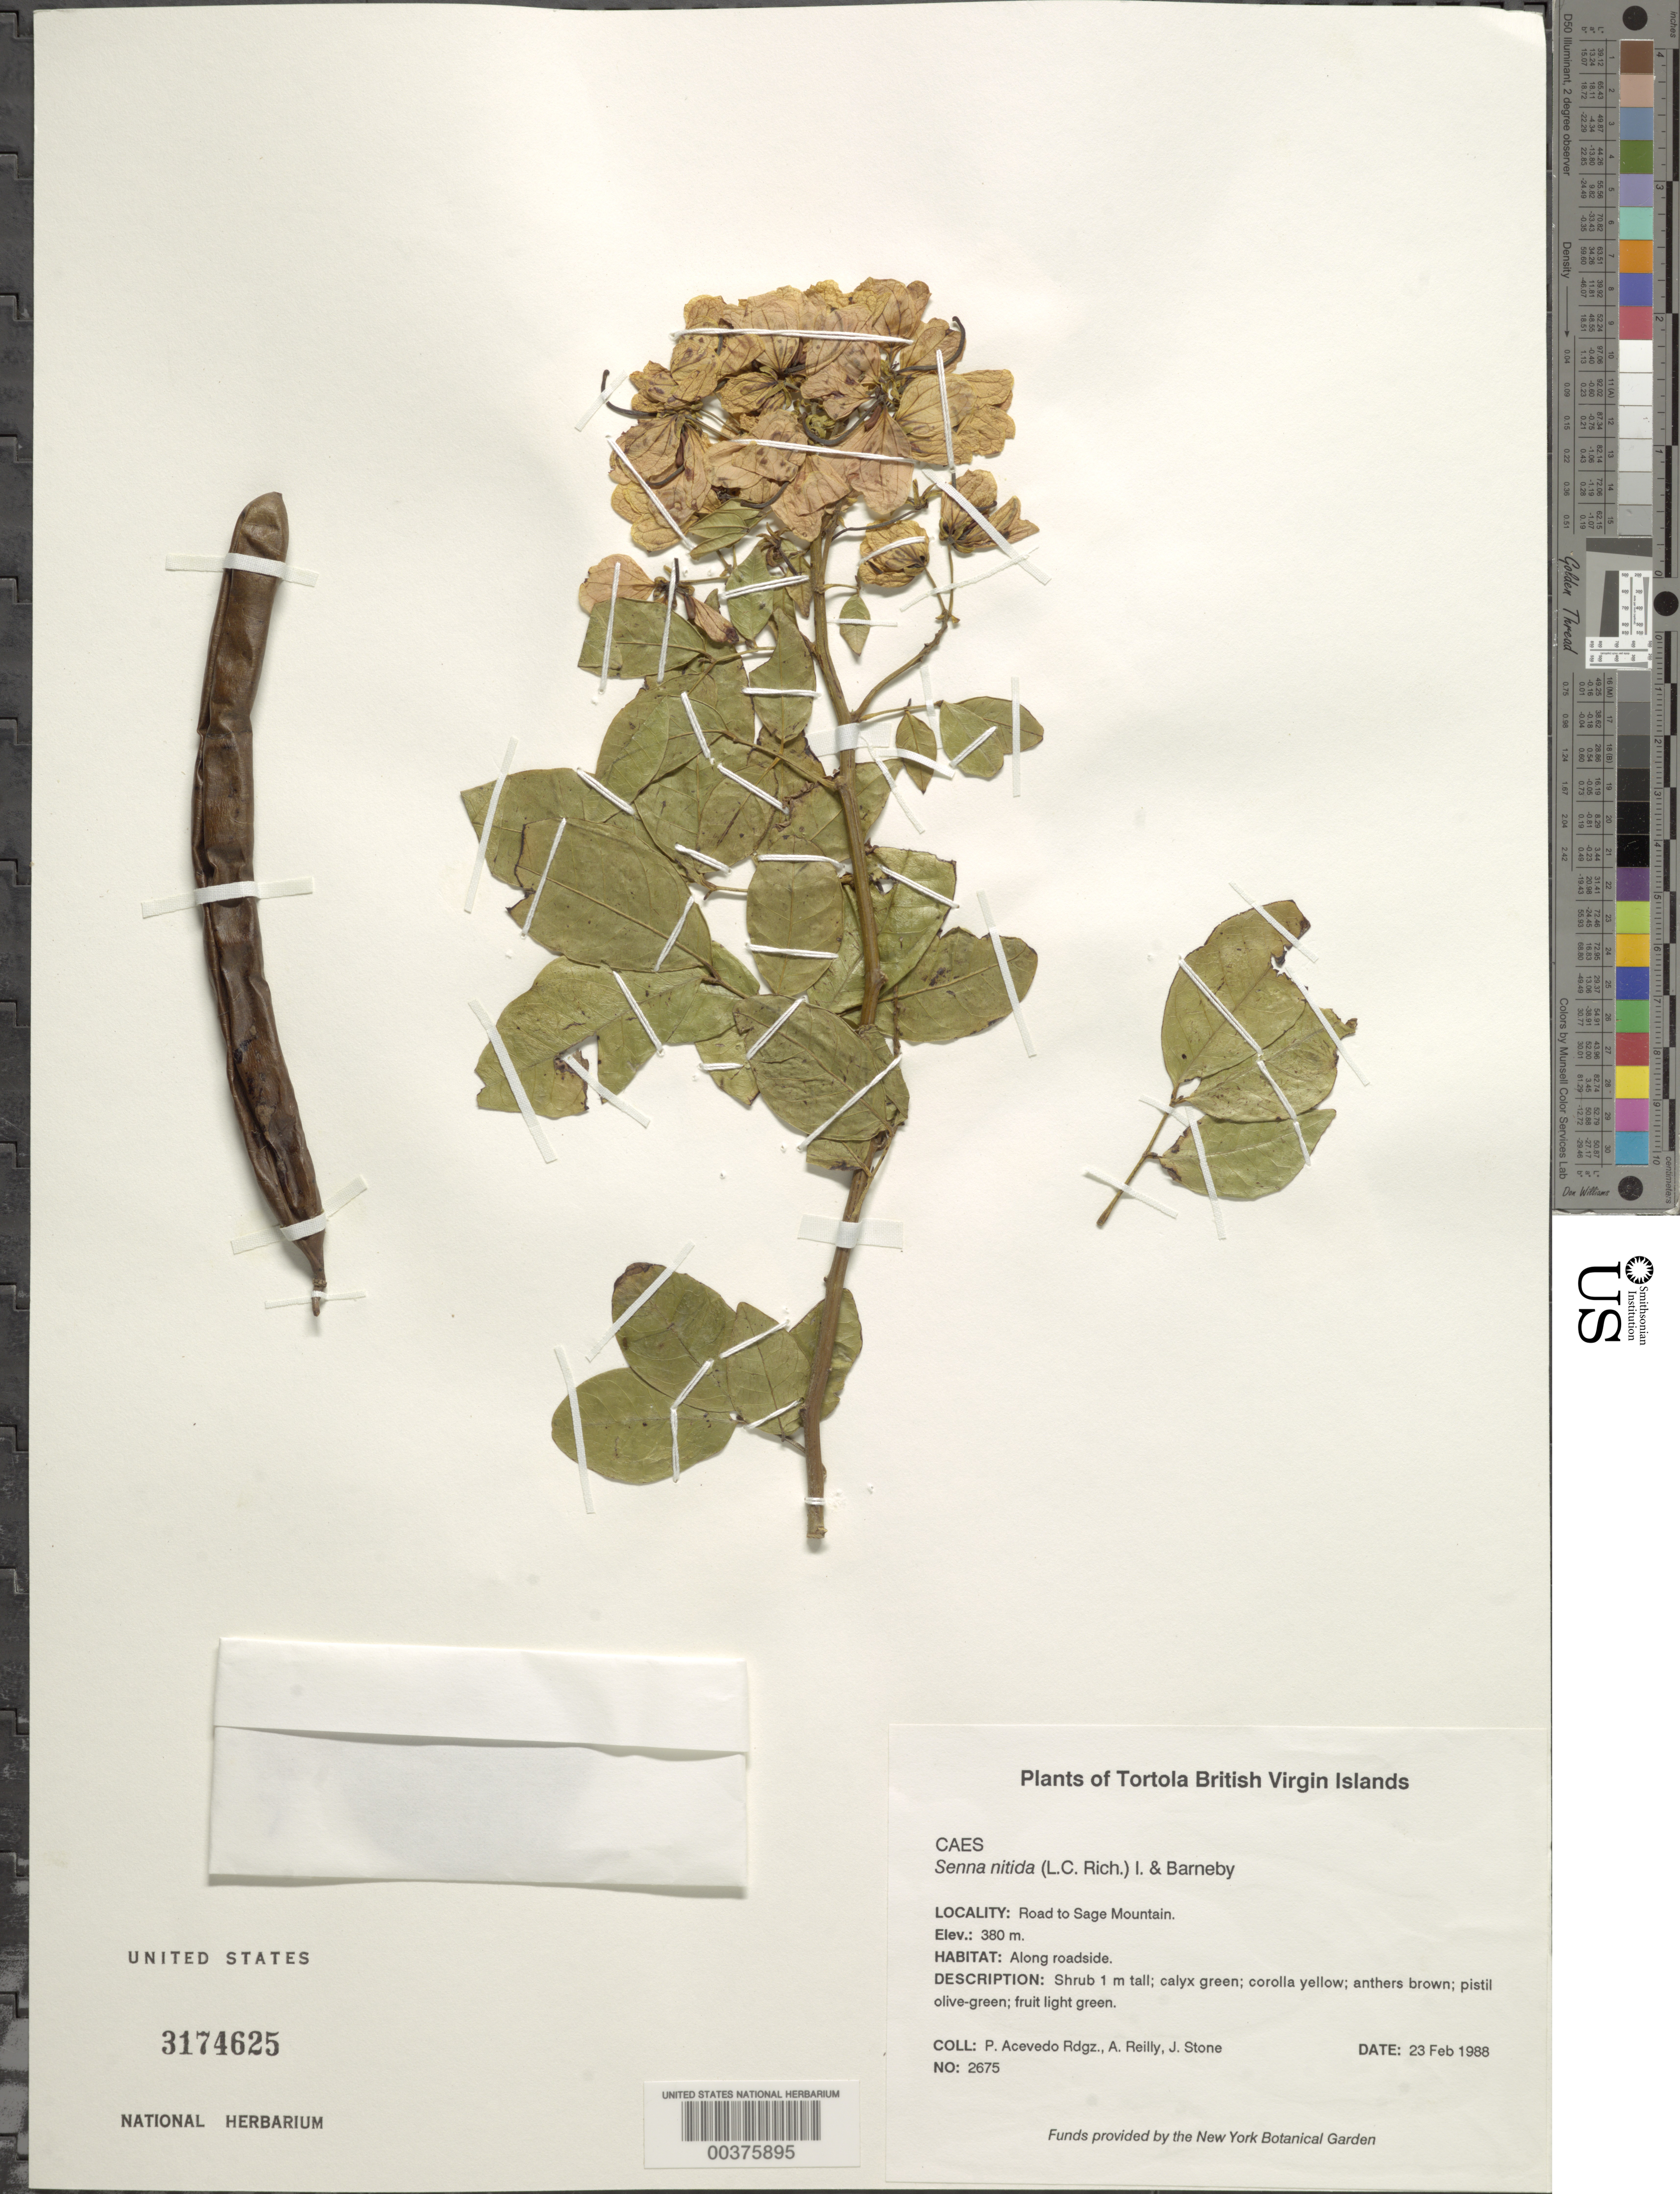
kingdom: Plantae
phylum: Tracheophyta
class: Magnoliopsida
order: Fabales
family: Fabaceae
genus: Senna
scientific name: Senna nitida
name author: (Rich.) H.S. Irwin & Barneby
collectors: P. Acevedo-Rodr., A. Reilly & J. Stone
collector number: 2675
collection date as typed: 23 Feb 1988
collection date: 1988-02-23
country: British Virgin Islands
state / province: Tortola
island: Tortola Island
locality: Road to sage mountain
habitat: Along roadside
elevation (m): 380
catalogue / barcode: US 3174625